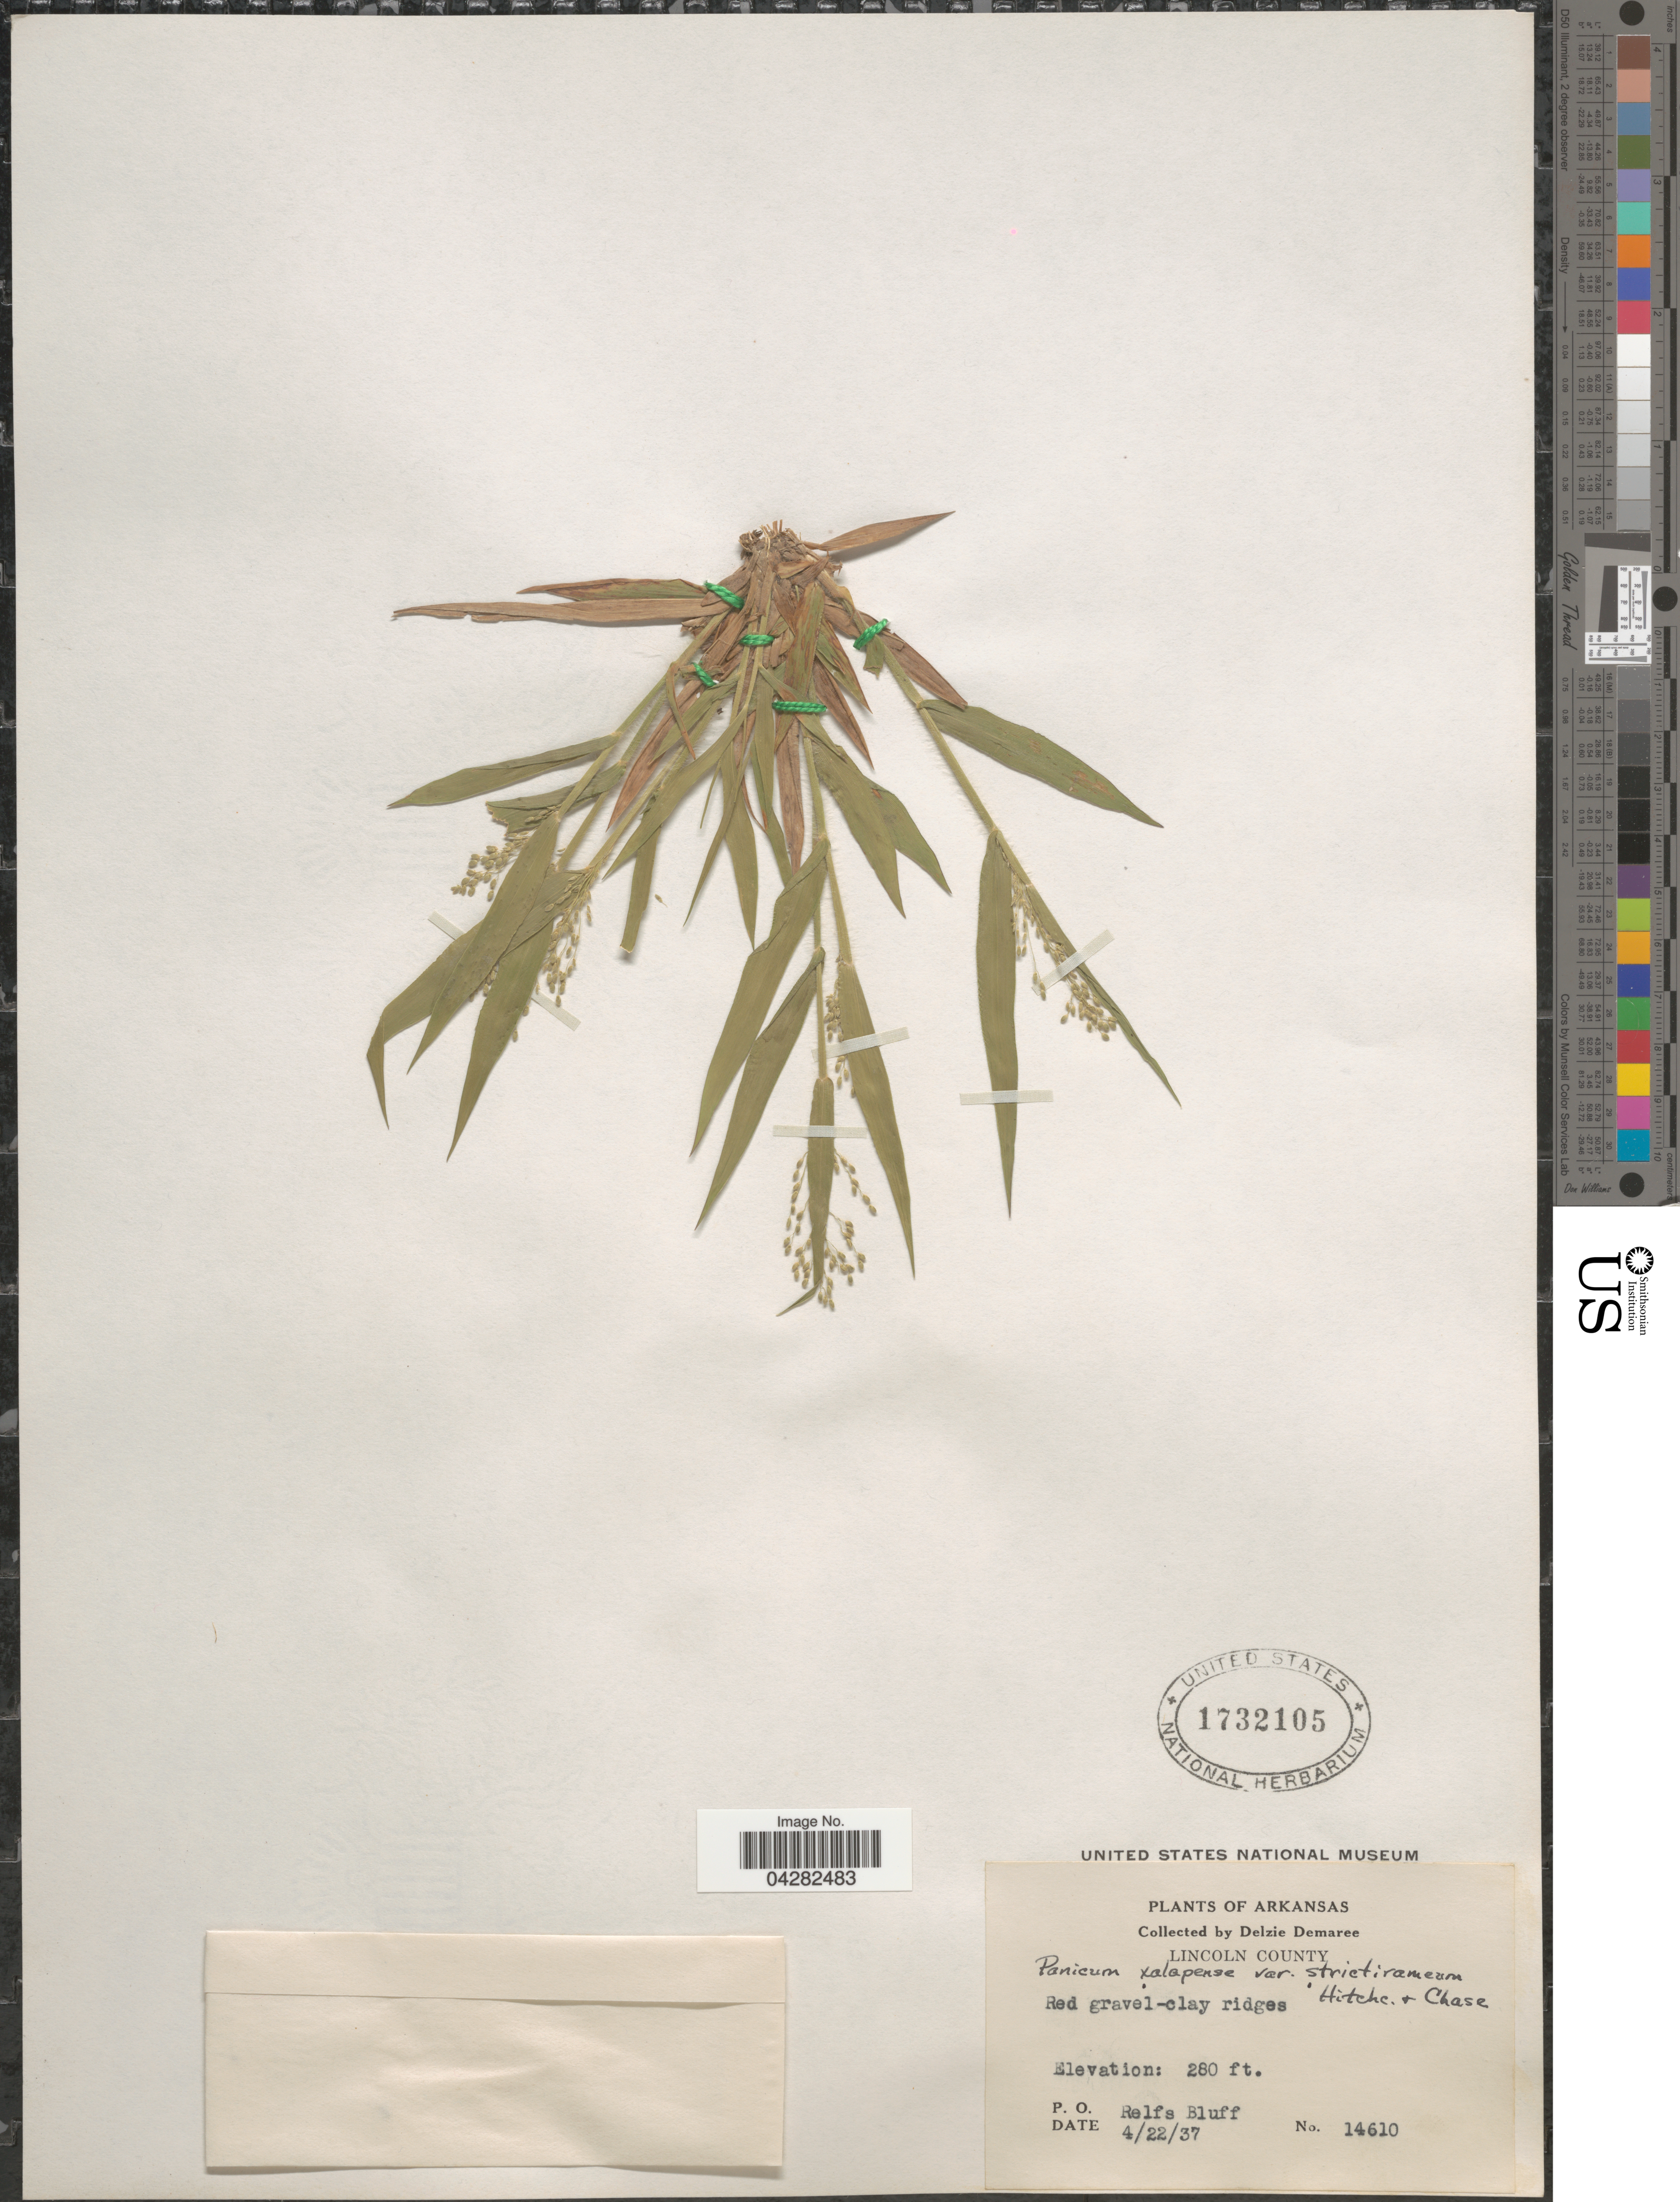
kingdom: Plantae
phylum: Tracheophyta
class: Liliopsida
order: Poales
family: Poaceae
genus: Dichanthelium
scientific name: Dichanthelium laxiflorum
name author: (Lam.) Gould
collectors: D. Demaree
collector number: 14610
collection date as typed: Transcribed d/m/y: 22/4/37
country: United States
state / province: Arkansas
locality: Lincoln County. P. O. Relfs Bluff.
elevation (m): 85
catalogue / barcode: US 1732105